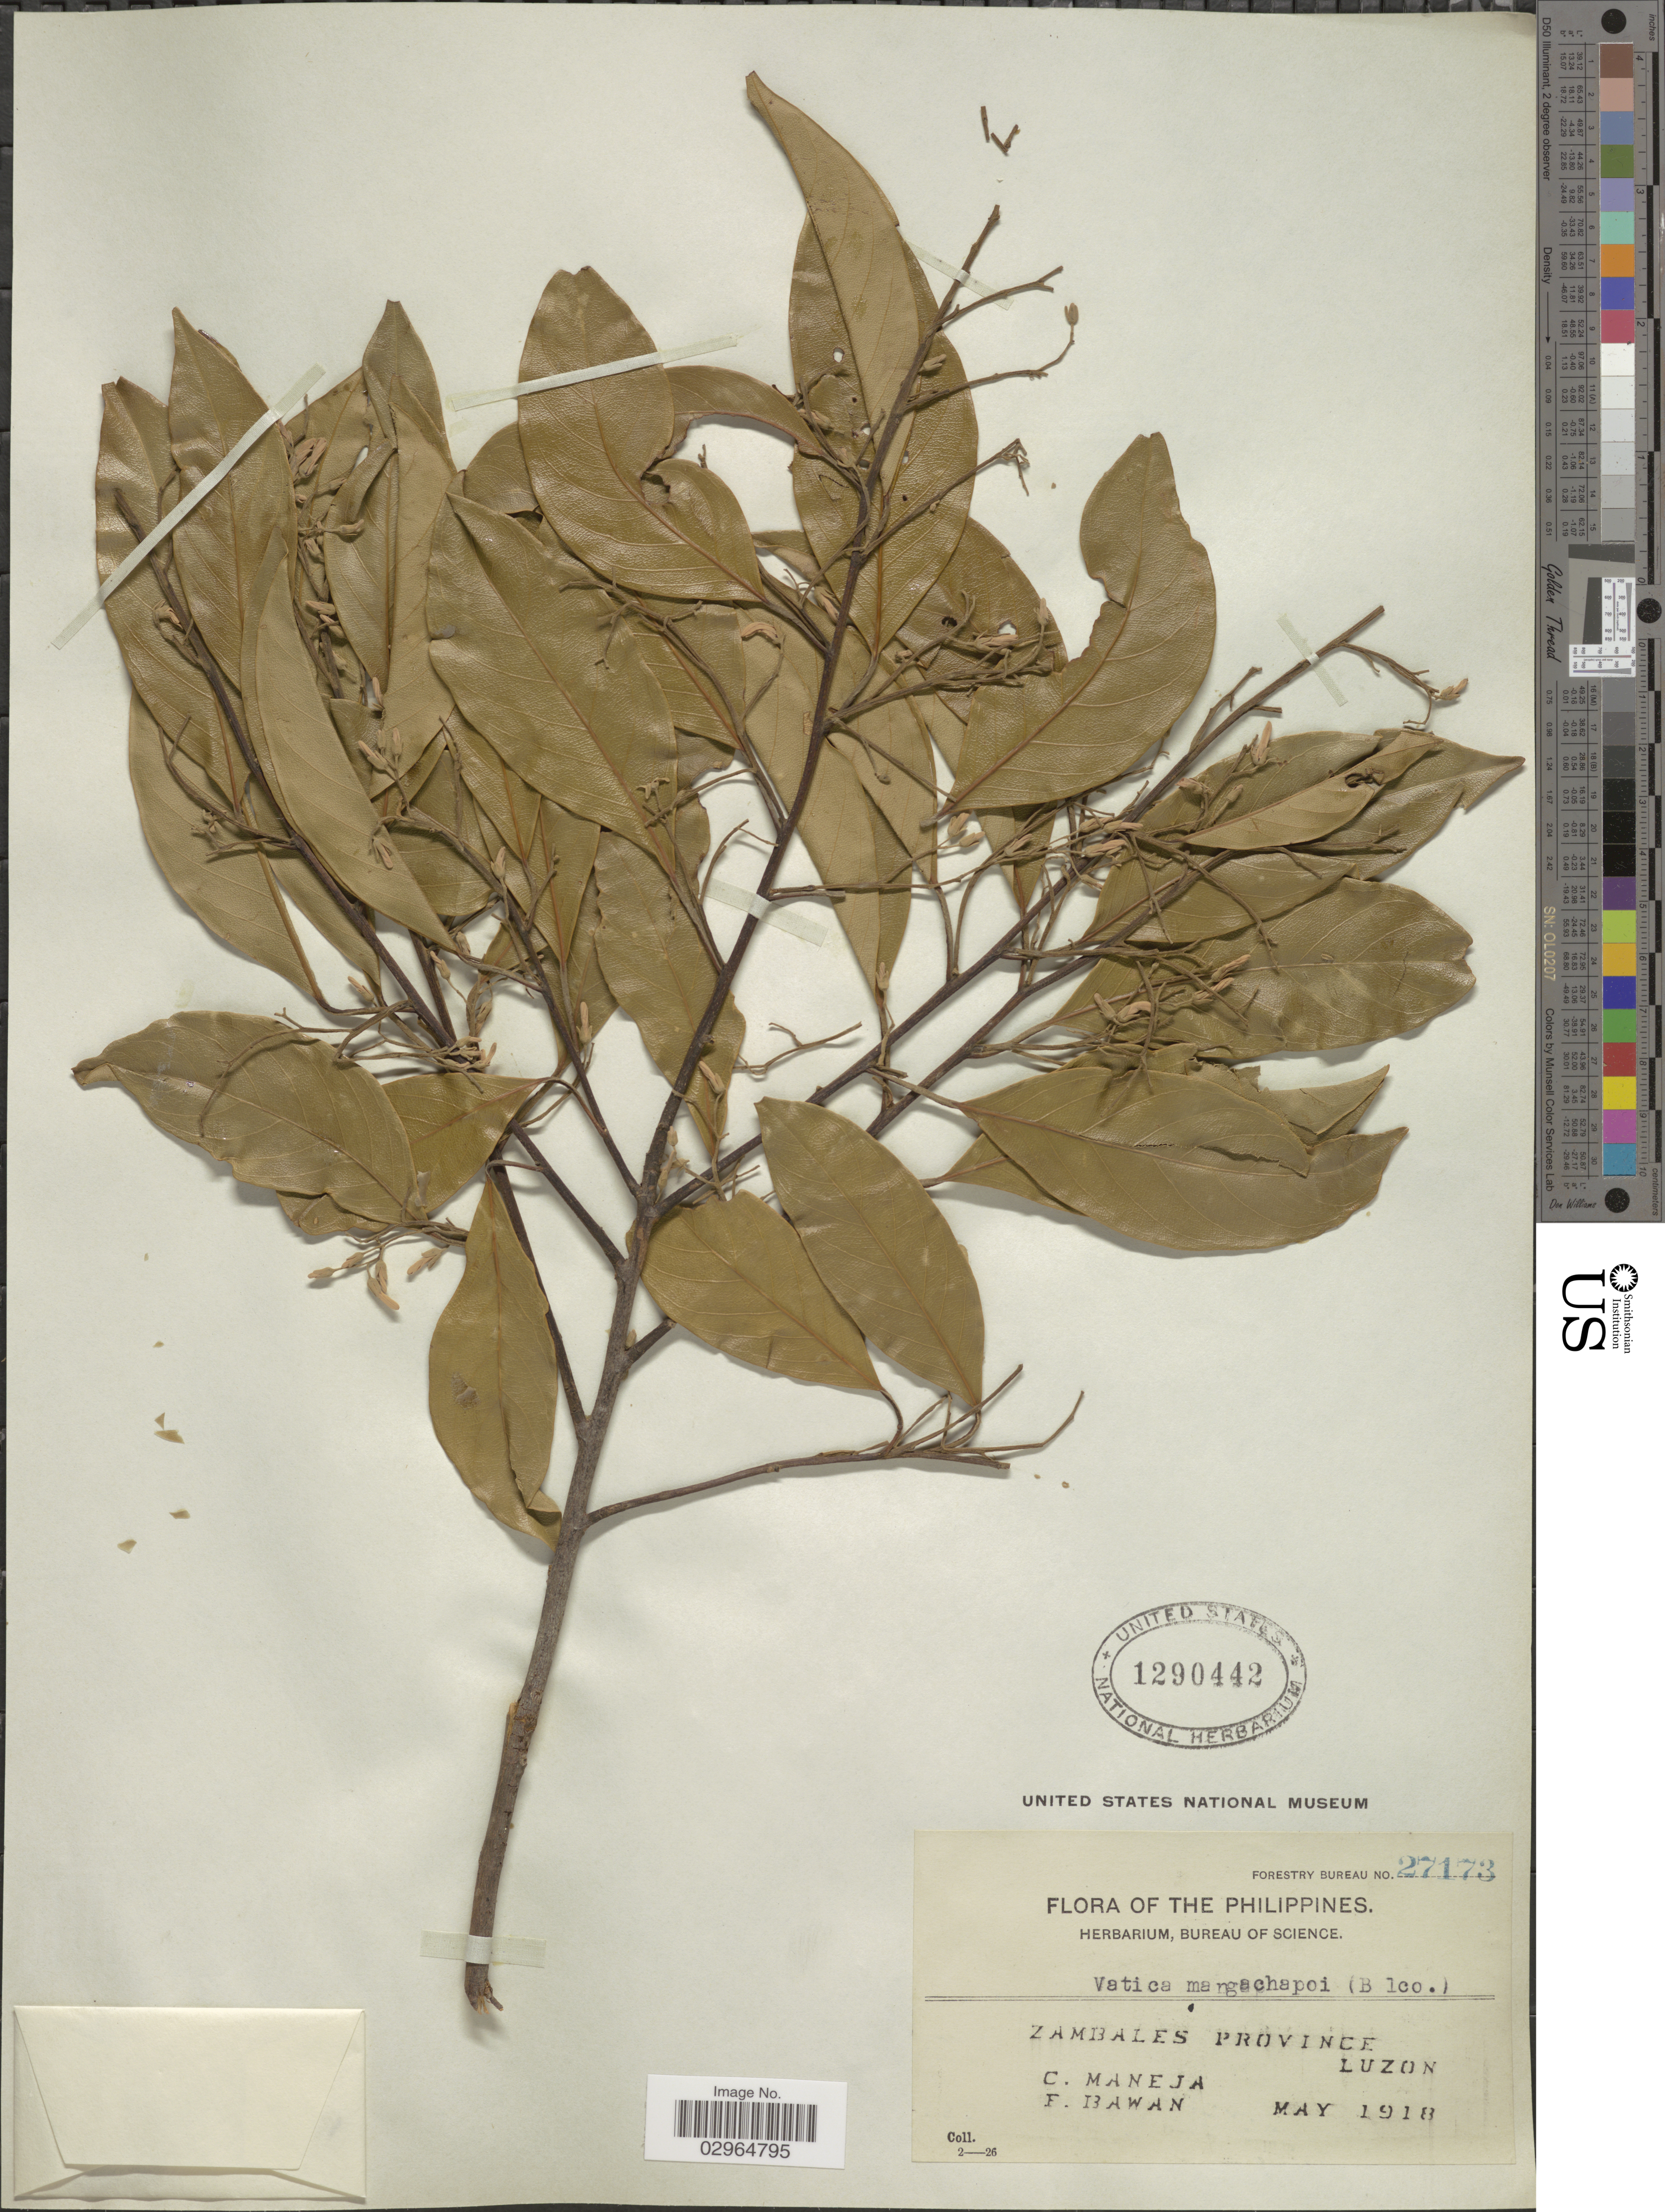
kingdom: Plantae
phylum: Tracheophyta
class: Magnoliopsida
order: Malvales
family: Dipterocarpaceae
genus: Vatica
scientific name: Vatica mangachapoi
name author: Blanco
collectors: C. Maneja & F. Bawan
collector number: Forestry Bureau 27173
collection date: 1918-05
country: Philippines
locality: Zambales Province Luzon.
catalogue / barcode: US 1290442